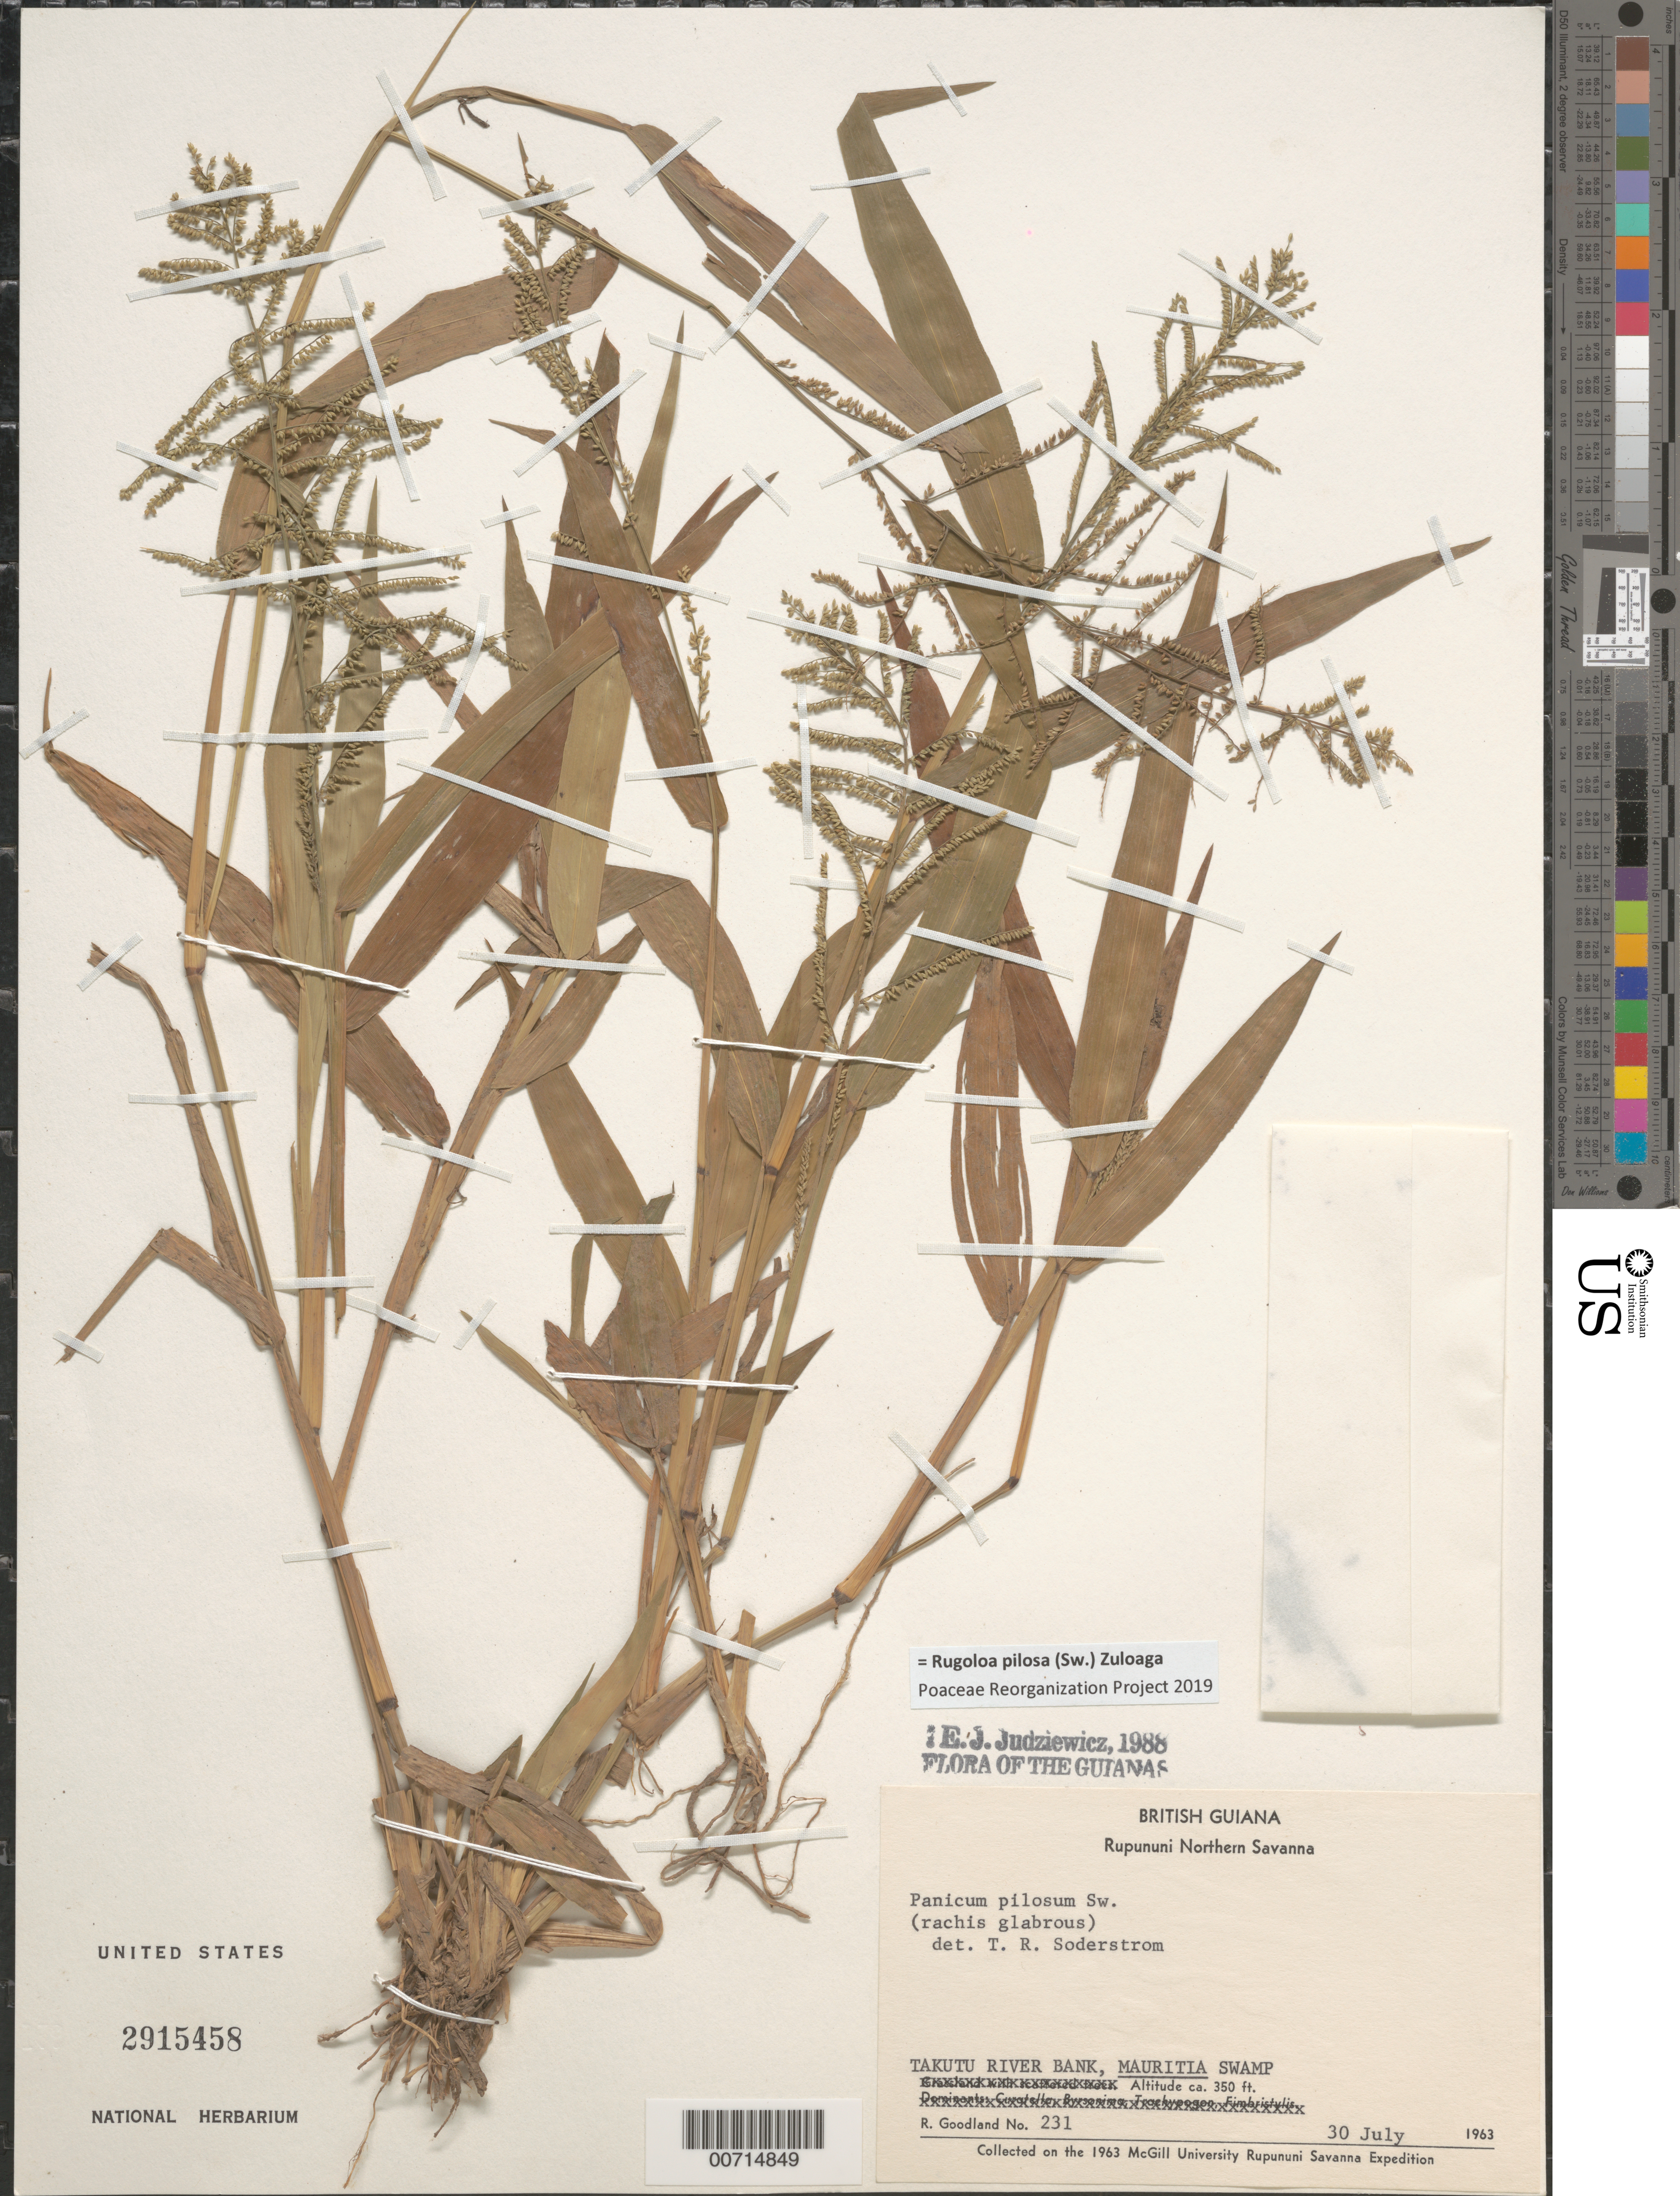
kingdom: Plantae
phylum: Tracheophyta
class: Liliopsida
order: Poales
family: Poaceae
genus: Panicum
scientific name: Panicum pilosum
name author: Sw.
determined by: Soderstrom, T. R.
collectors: R. Goodland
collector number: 231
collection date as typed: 30-Jul-63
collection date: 1963-07-30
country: Guyana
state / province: U. Takutu-U. Essequibo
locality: Rupununi Northern Savanna, St. Ignatius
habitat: Grassland with scattered trees. Dominants: Curatella, Byrsonima, Trachypogon, Fimbristylis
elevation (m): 107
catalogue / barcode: US 2915458